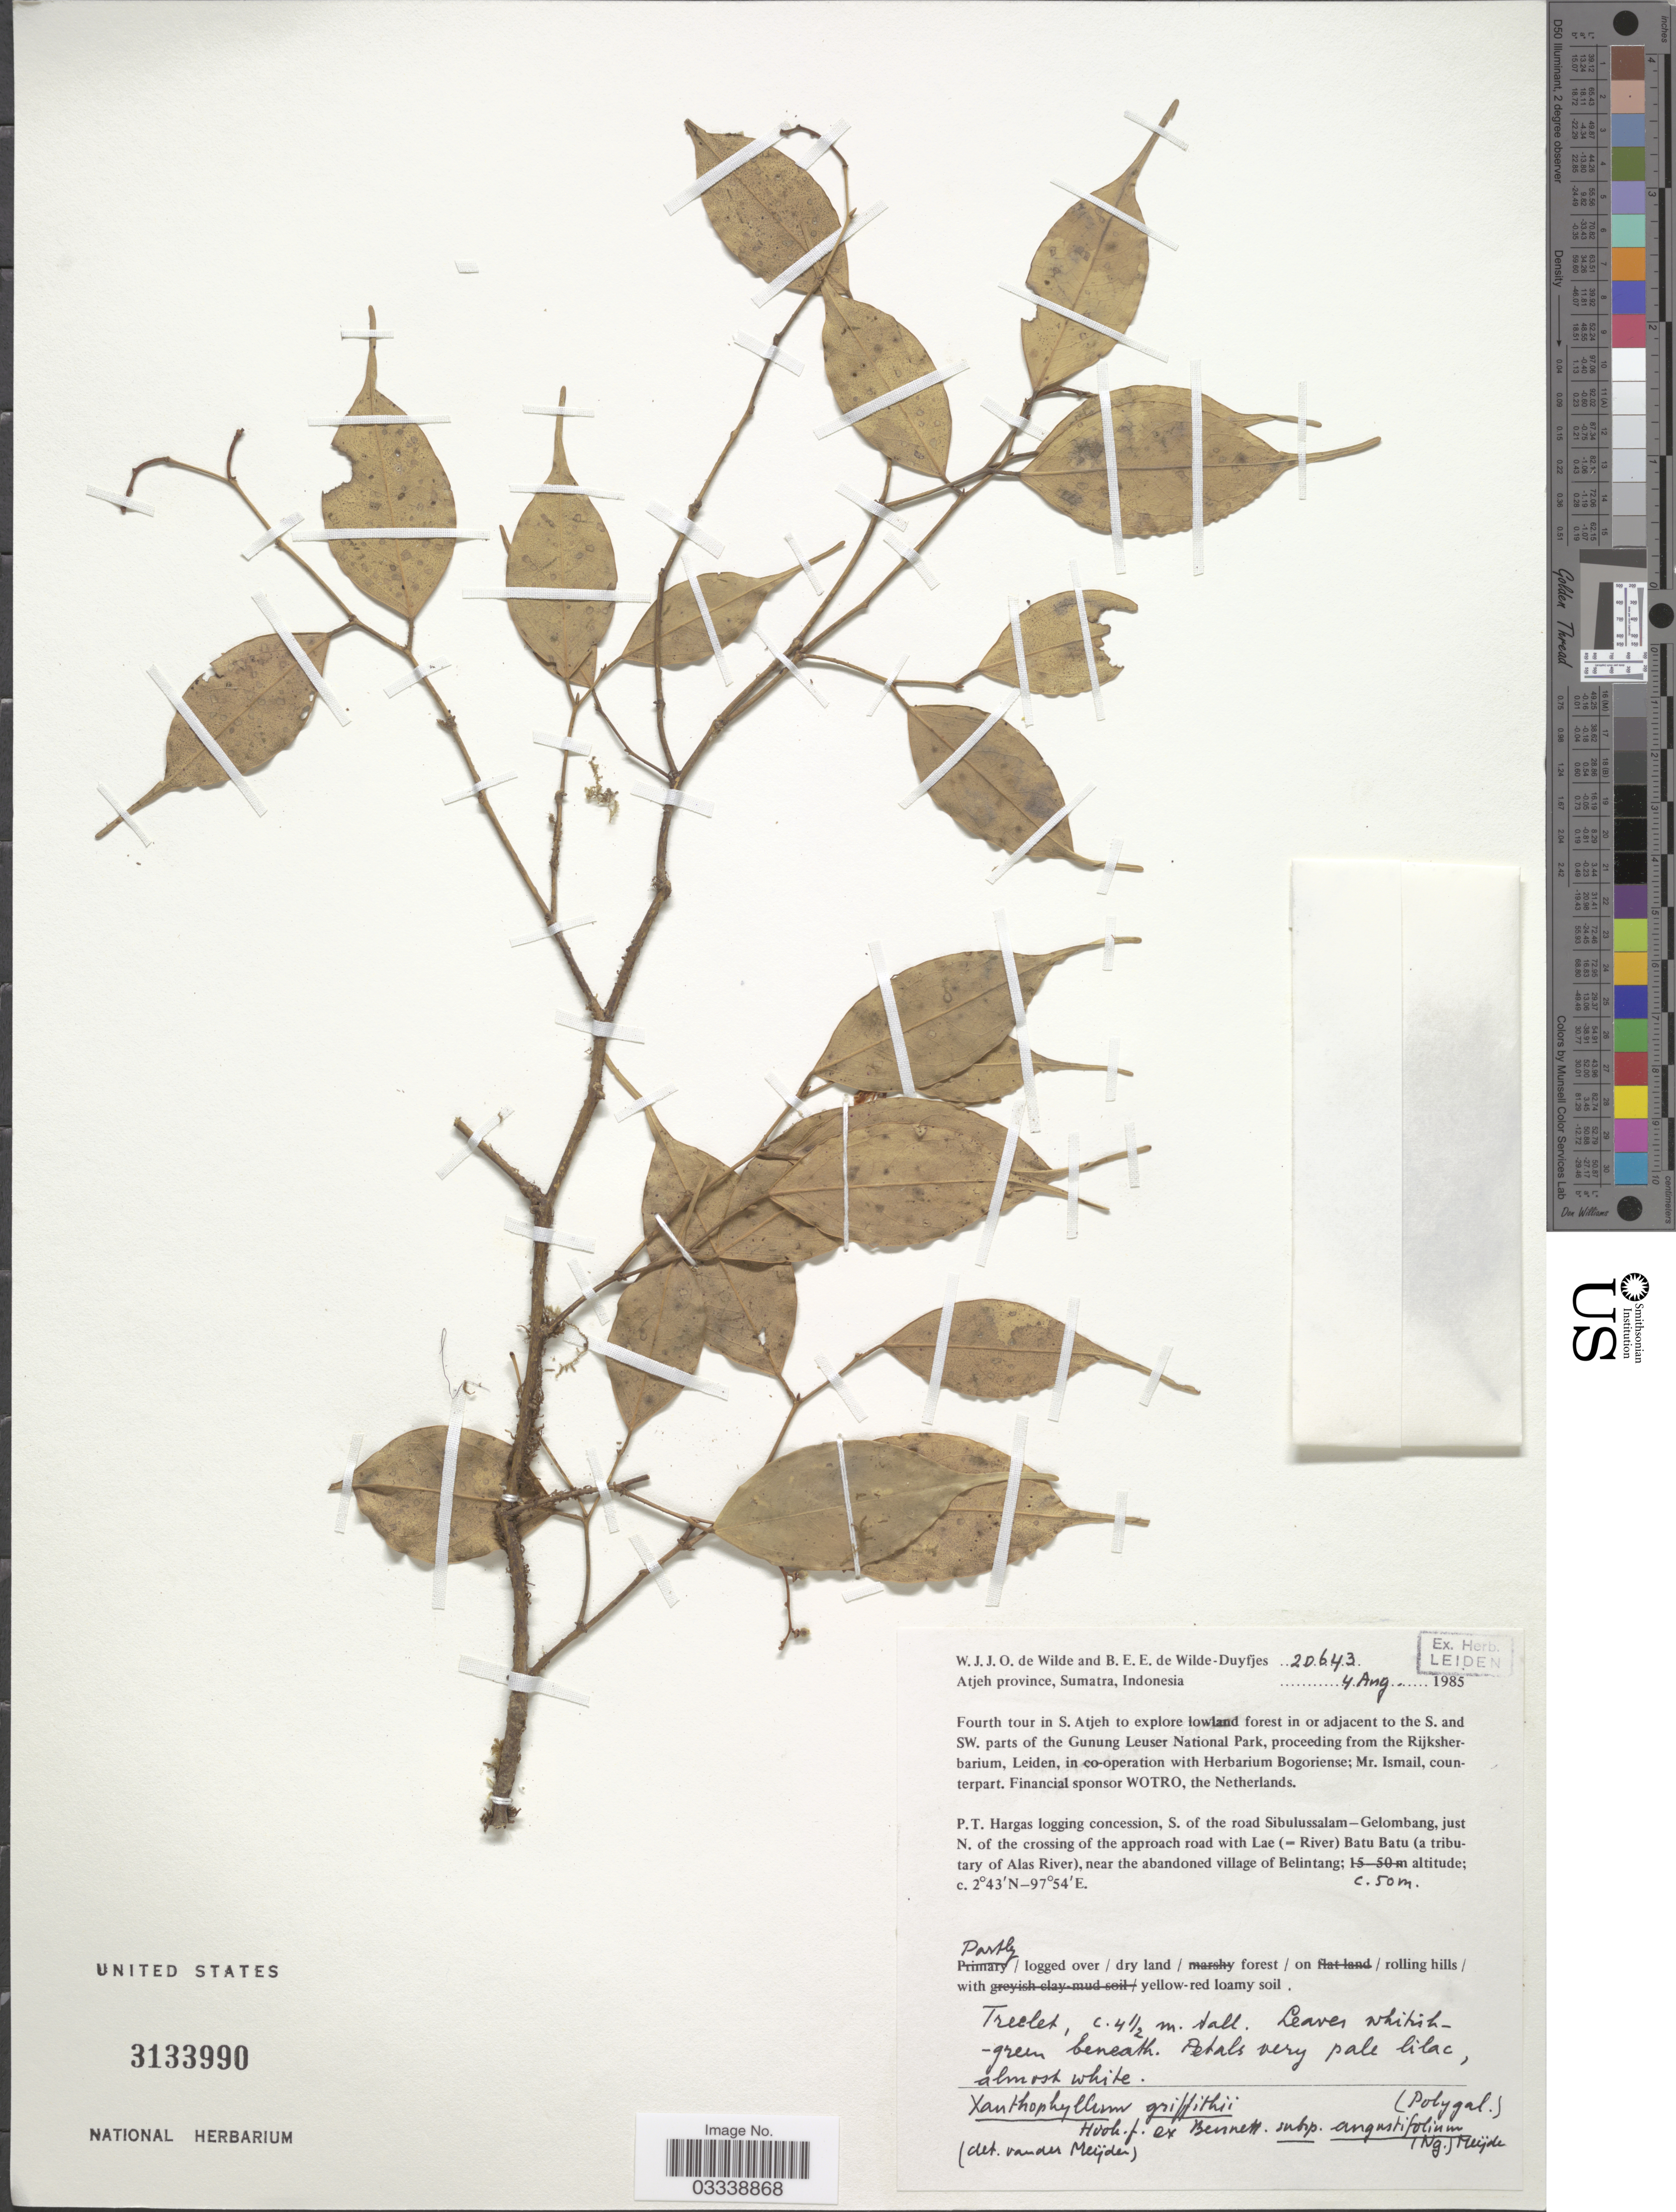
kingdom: Plantae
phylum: Tracheophyta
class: Magnoliopsida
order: Fabales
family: Polygalaceae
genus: Xanthophyllum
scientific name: Xanthophyllum griffithii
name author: Hook. f. ex A.W. Benn.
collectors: W. J. de Wilde & B. E. de Wilde-Duyfjes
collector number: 20643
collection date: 1985-08-04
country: Indonesia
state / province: Sumatra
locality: Atjeh province. P.T. Hargas logging concession, S. of the road Sibulussalam-Gelombang, just N. of the crossing of the approach road with Lae (=River) Batu Batu (a tributary of Alas River), near the abandoned village of Belintang.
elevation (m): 50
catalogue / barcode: US 3133990